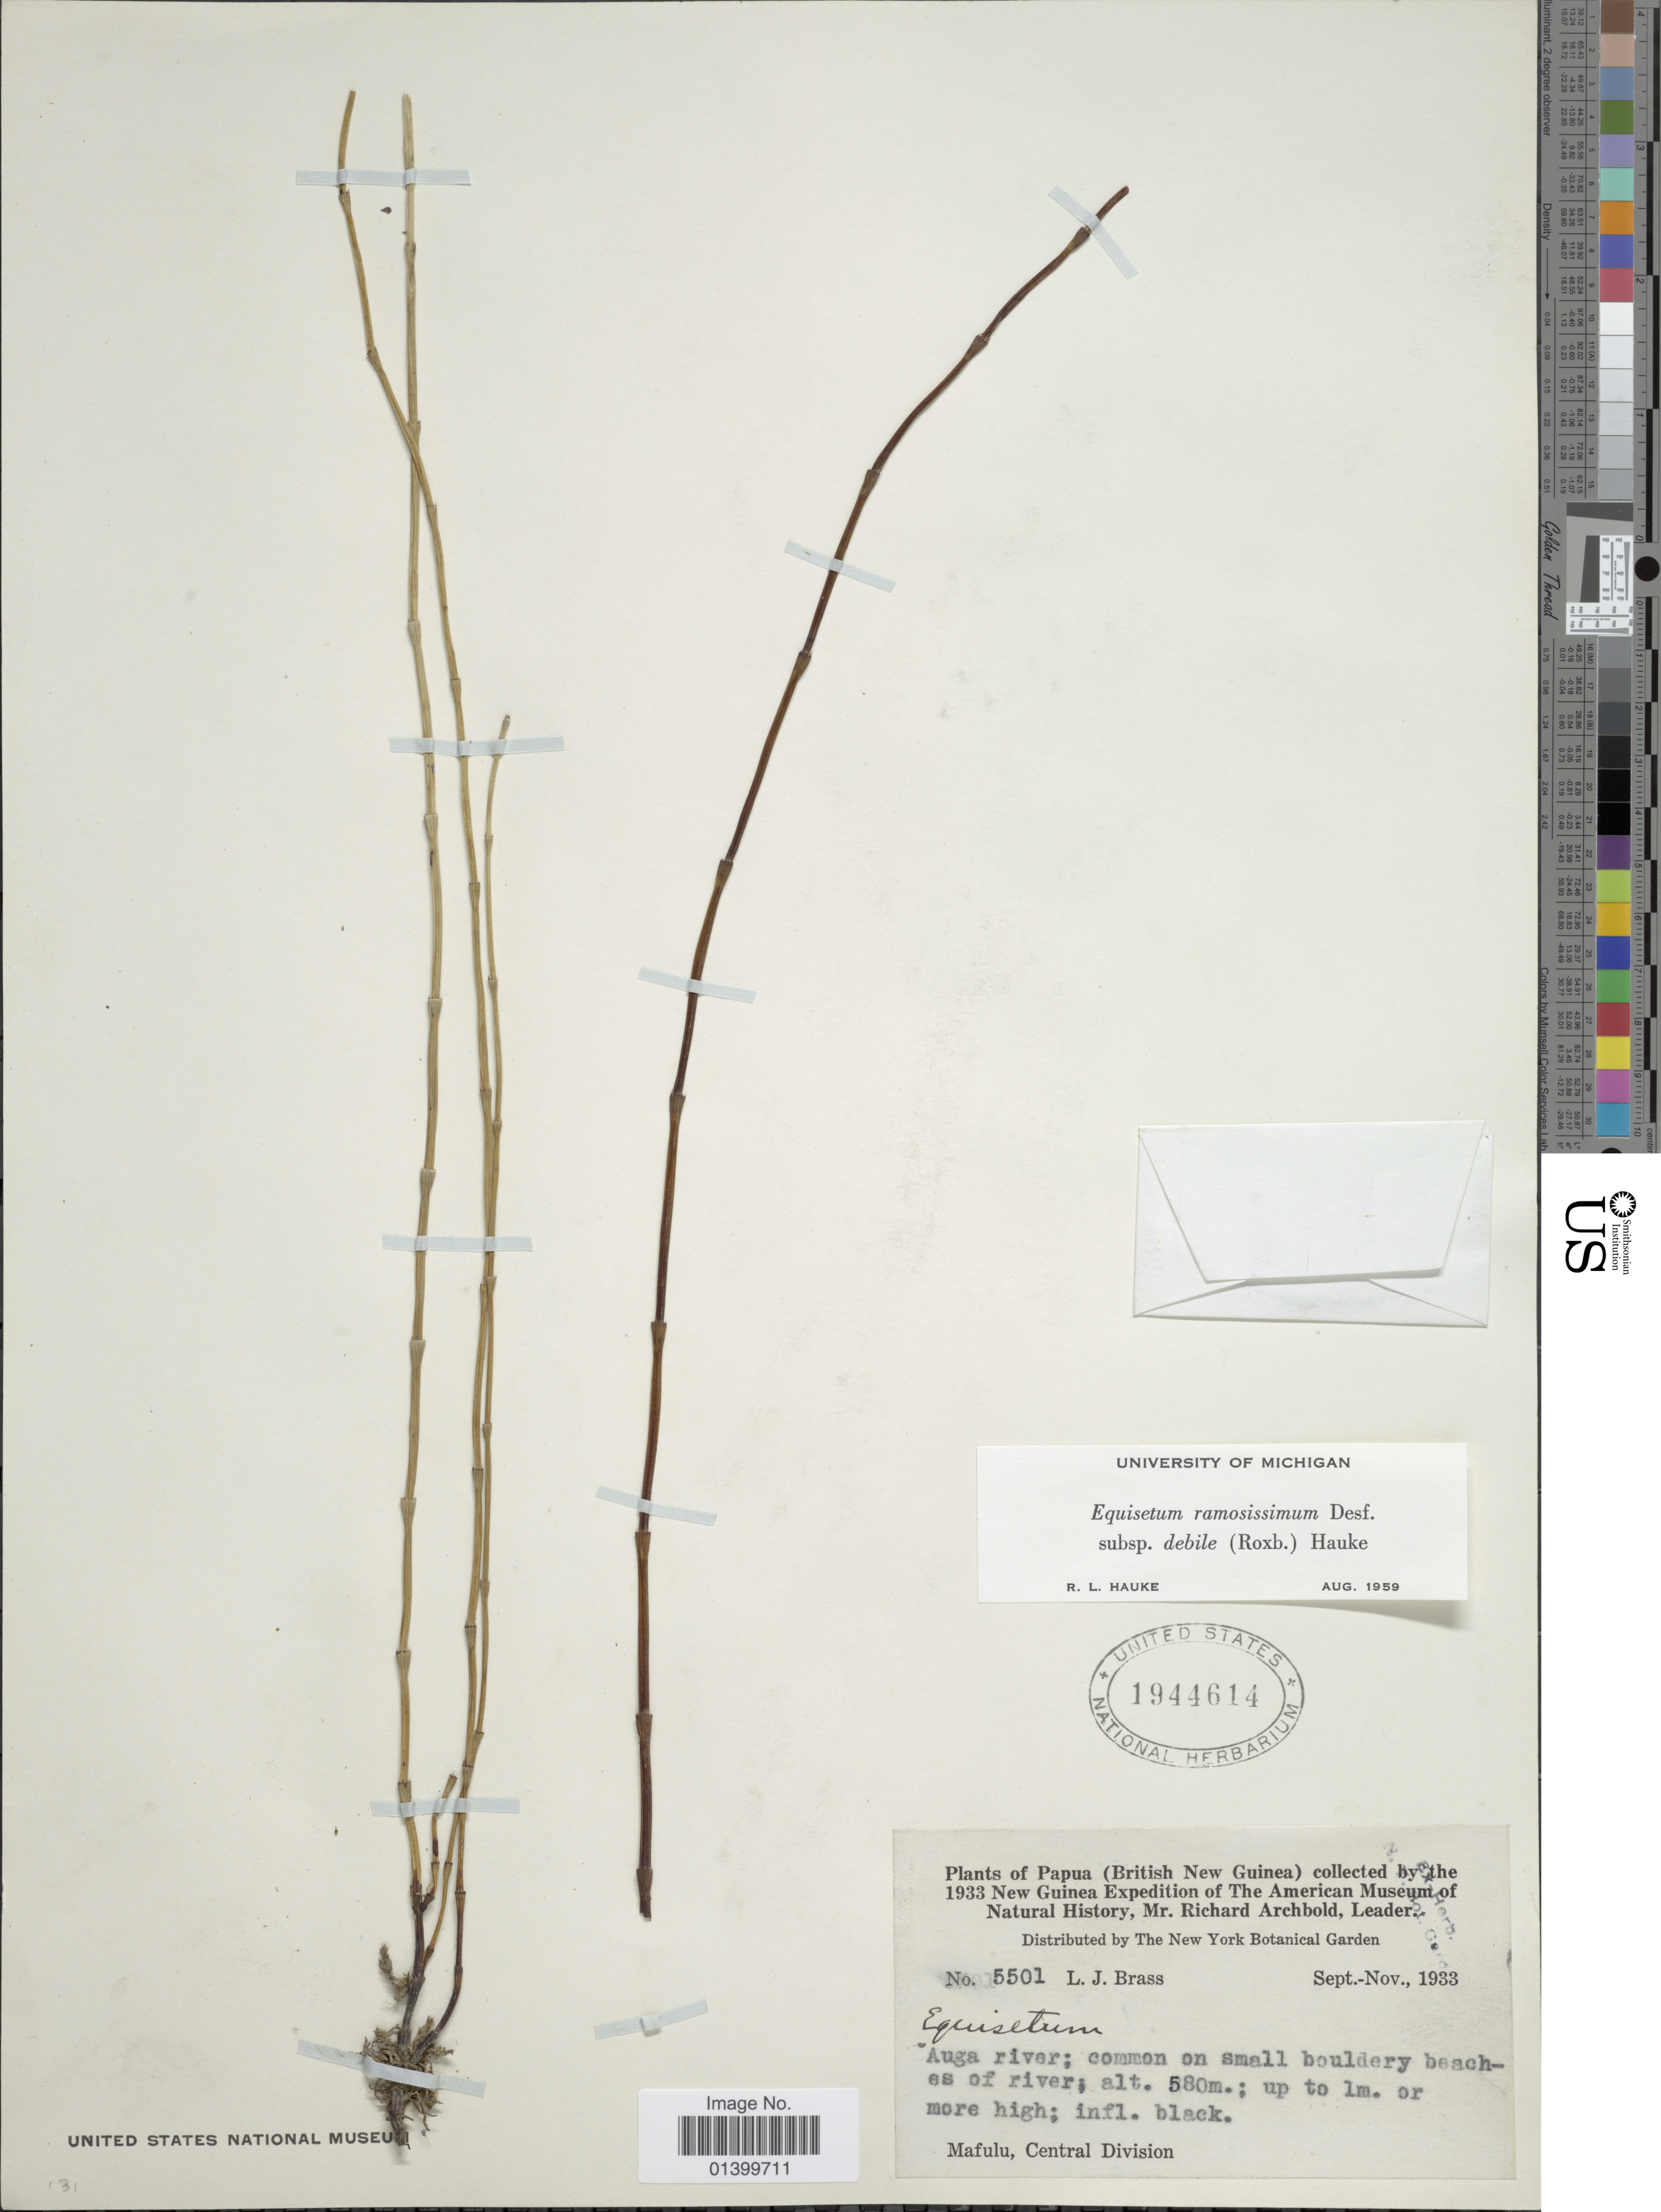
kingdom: Plantae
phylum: Tracheophyta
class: Polypodiopsida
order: Equisetales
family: Equisetaceae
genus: Equisetum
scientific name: Equisetum ramosissimum subsp. debile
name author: (Roxb. ex Vaucher) Hauke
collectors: L. J. Brass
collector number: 5501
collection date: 1933-09/1933-11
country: Papua New Guinea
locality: Plants of Papua (British New Guinea). Auga river; common on small bouldery beaches of river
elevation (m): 580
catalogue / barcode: US 1944614